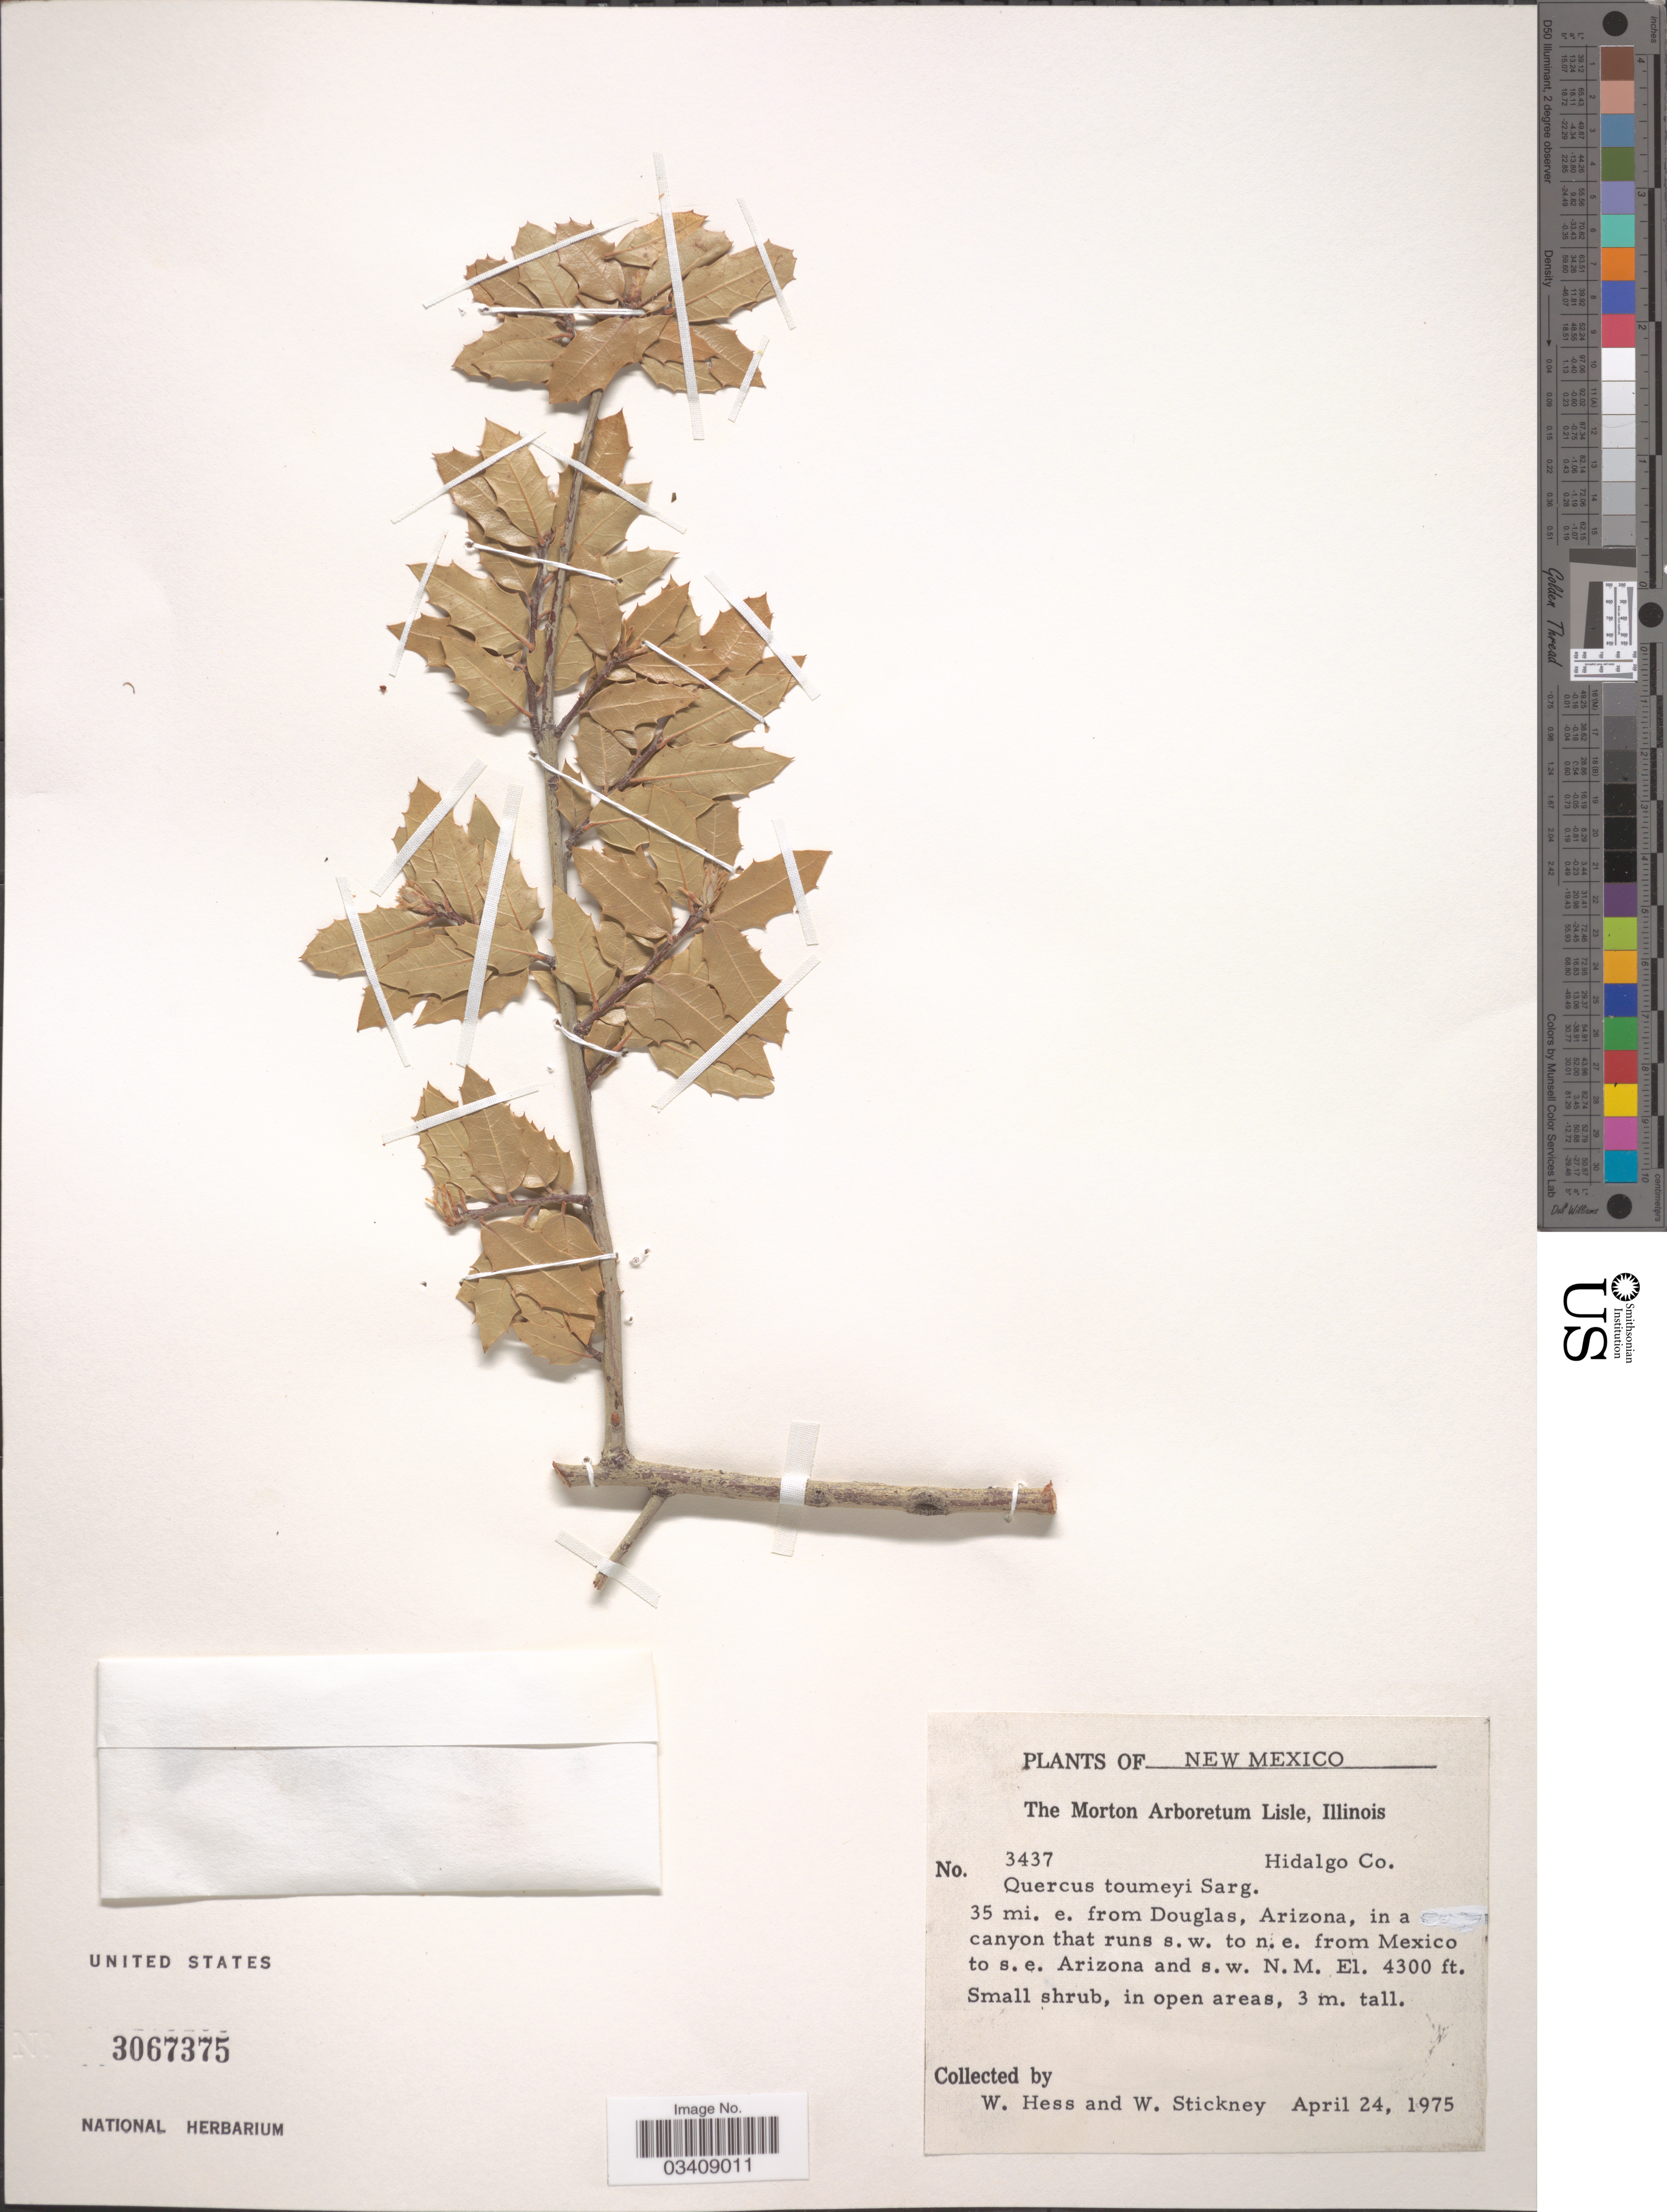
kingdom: Plantae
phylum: Tracheophyta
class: Magnoliopsida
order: Fagales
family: Fagaceae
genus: Quercus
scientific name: Quercus toumeyi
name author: Sarg.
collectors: W. Hess & W. Stickney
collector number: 3437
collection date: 1975-04-24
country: United States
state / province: New Mexico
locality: Hidalgo Co. 35 mi. e. from Douglas, Arizona, in a canyon that runs s.w. to n.e. from Mexico to s.e. Arizona and s.w. N.W.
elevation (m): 1311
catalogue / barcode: US 3067375